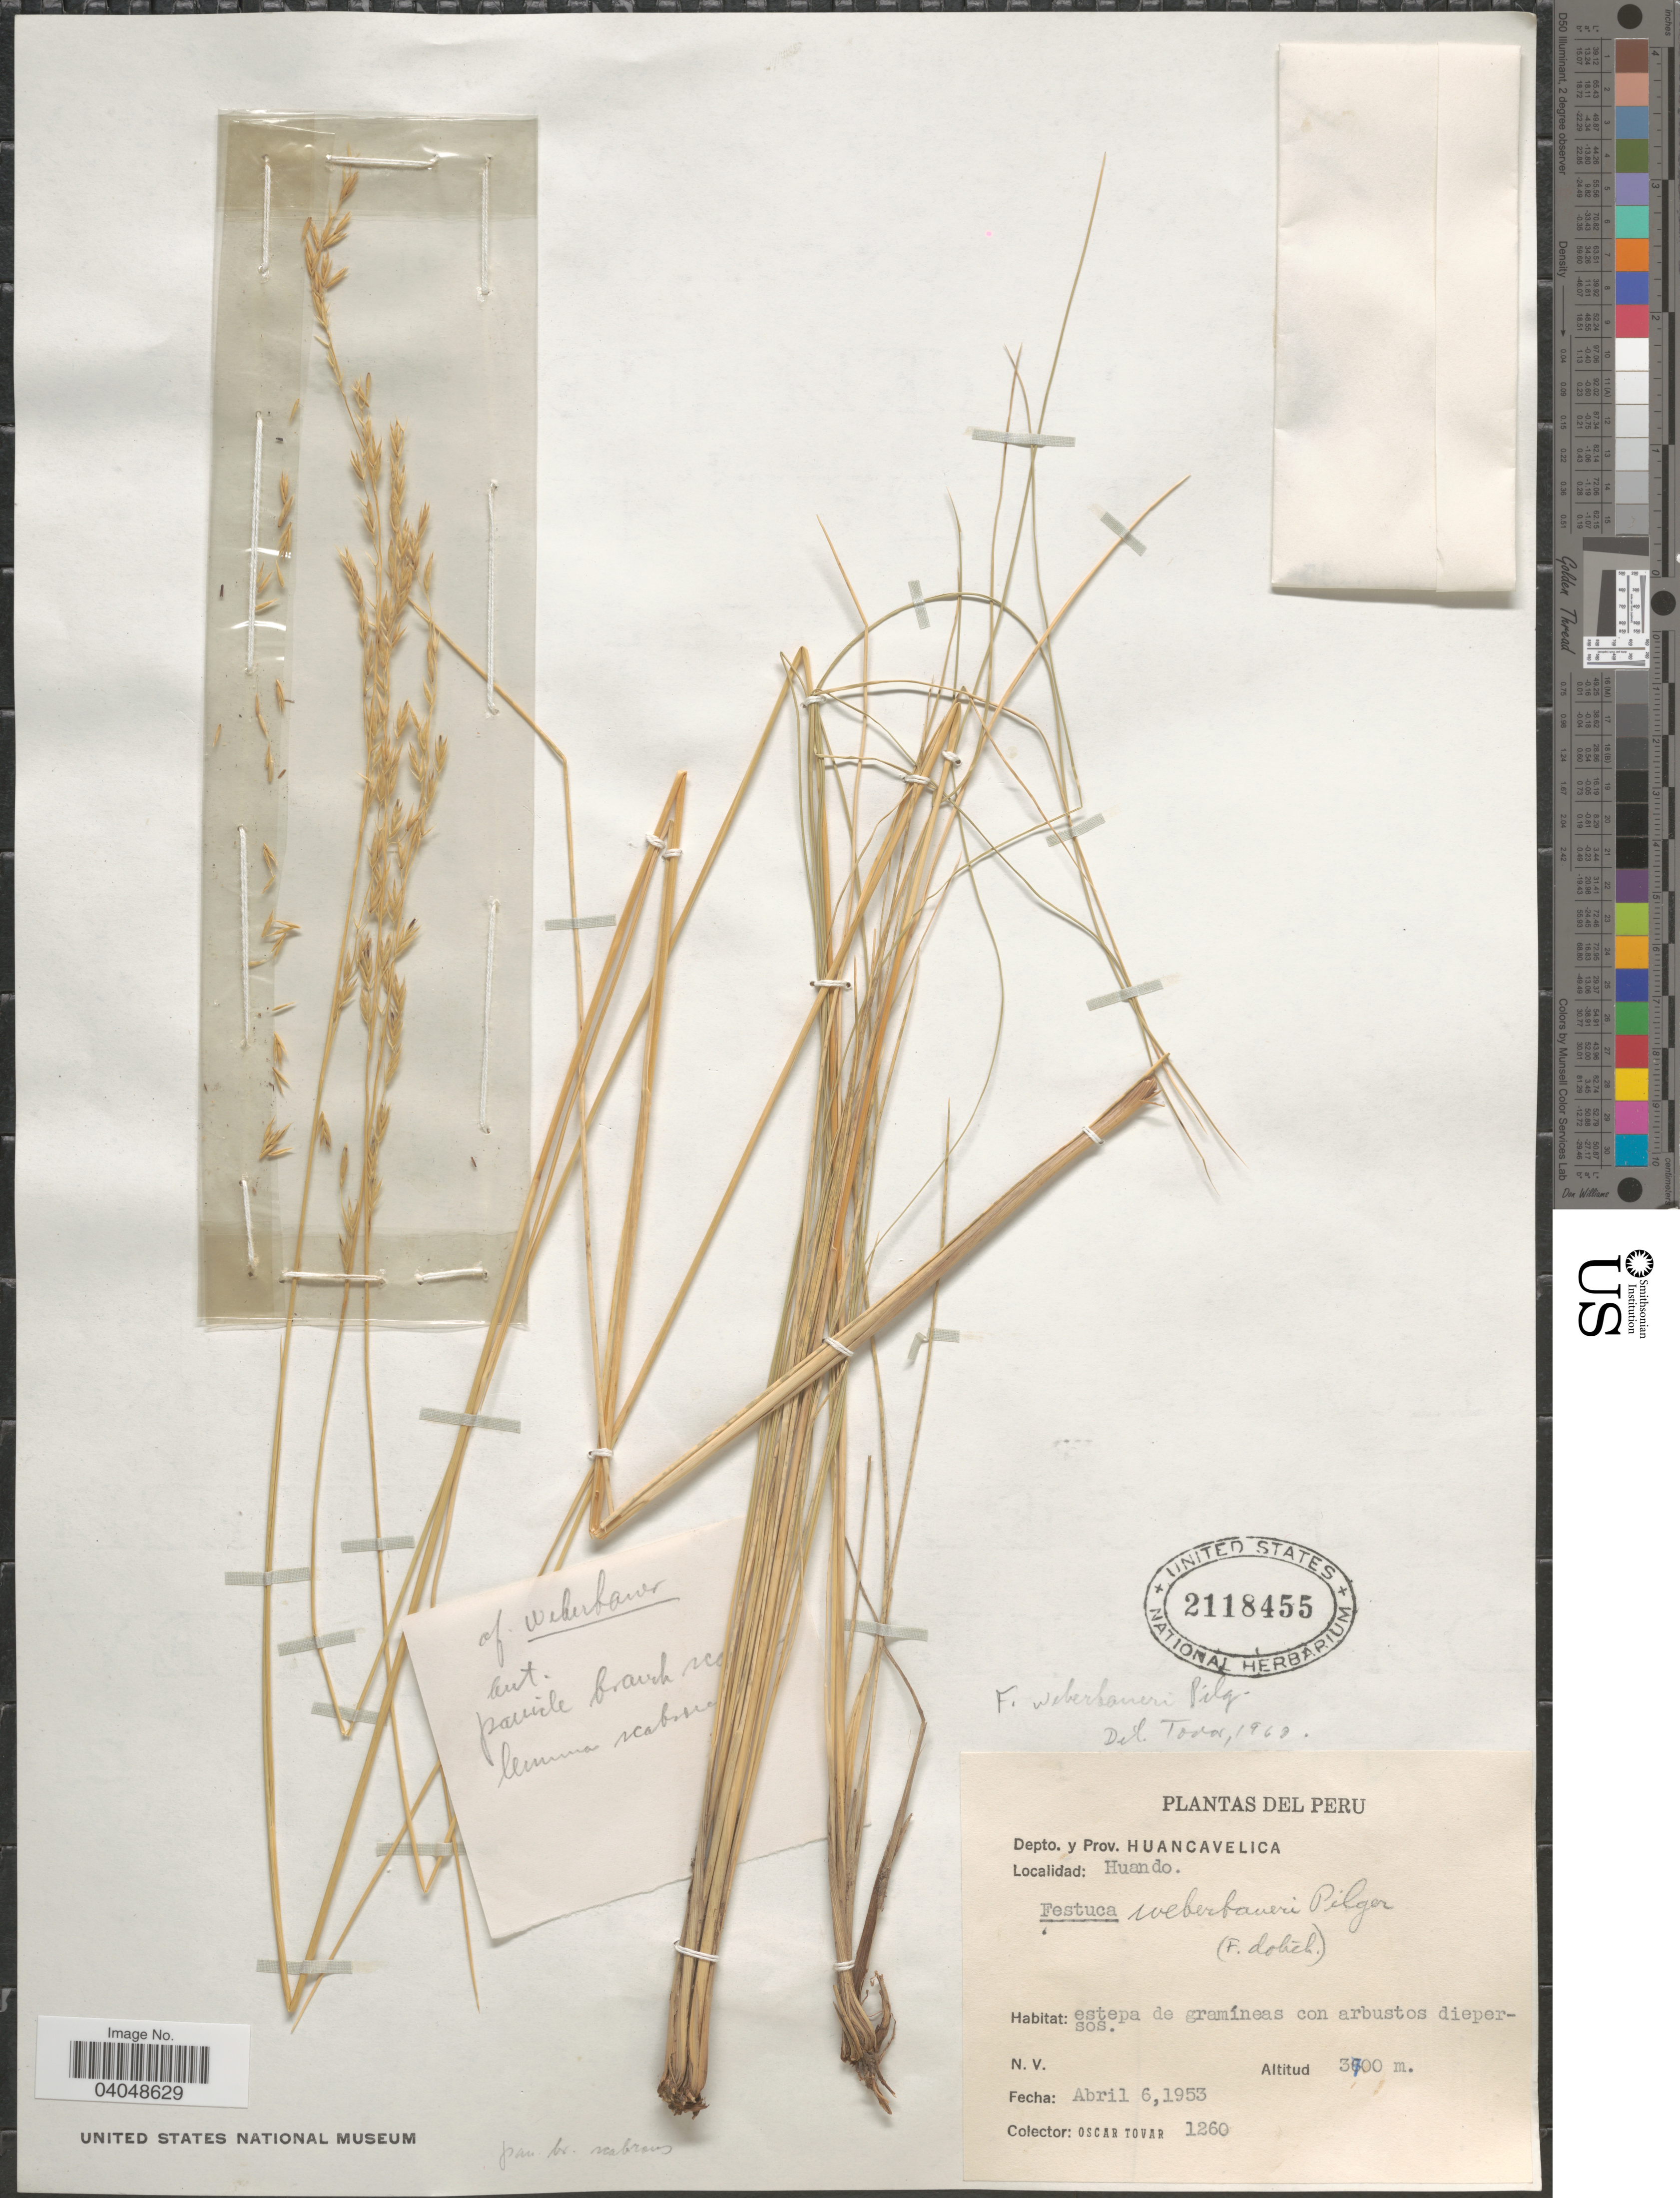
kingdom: Plantae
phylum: Tracheophyta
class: Liliopsida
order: Poales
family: Poaceae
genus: Festuca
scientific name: Festuca weberbaueri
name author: Pilg.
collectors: Ó. Tovar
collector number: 1260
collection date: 1953-04-06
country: Peru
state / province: Huancavelica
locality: Depto. y Prov. Huancavelica. Huando.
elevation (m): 3700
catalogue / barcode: US 2118455